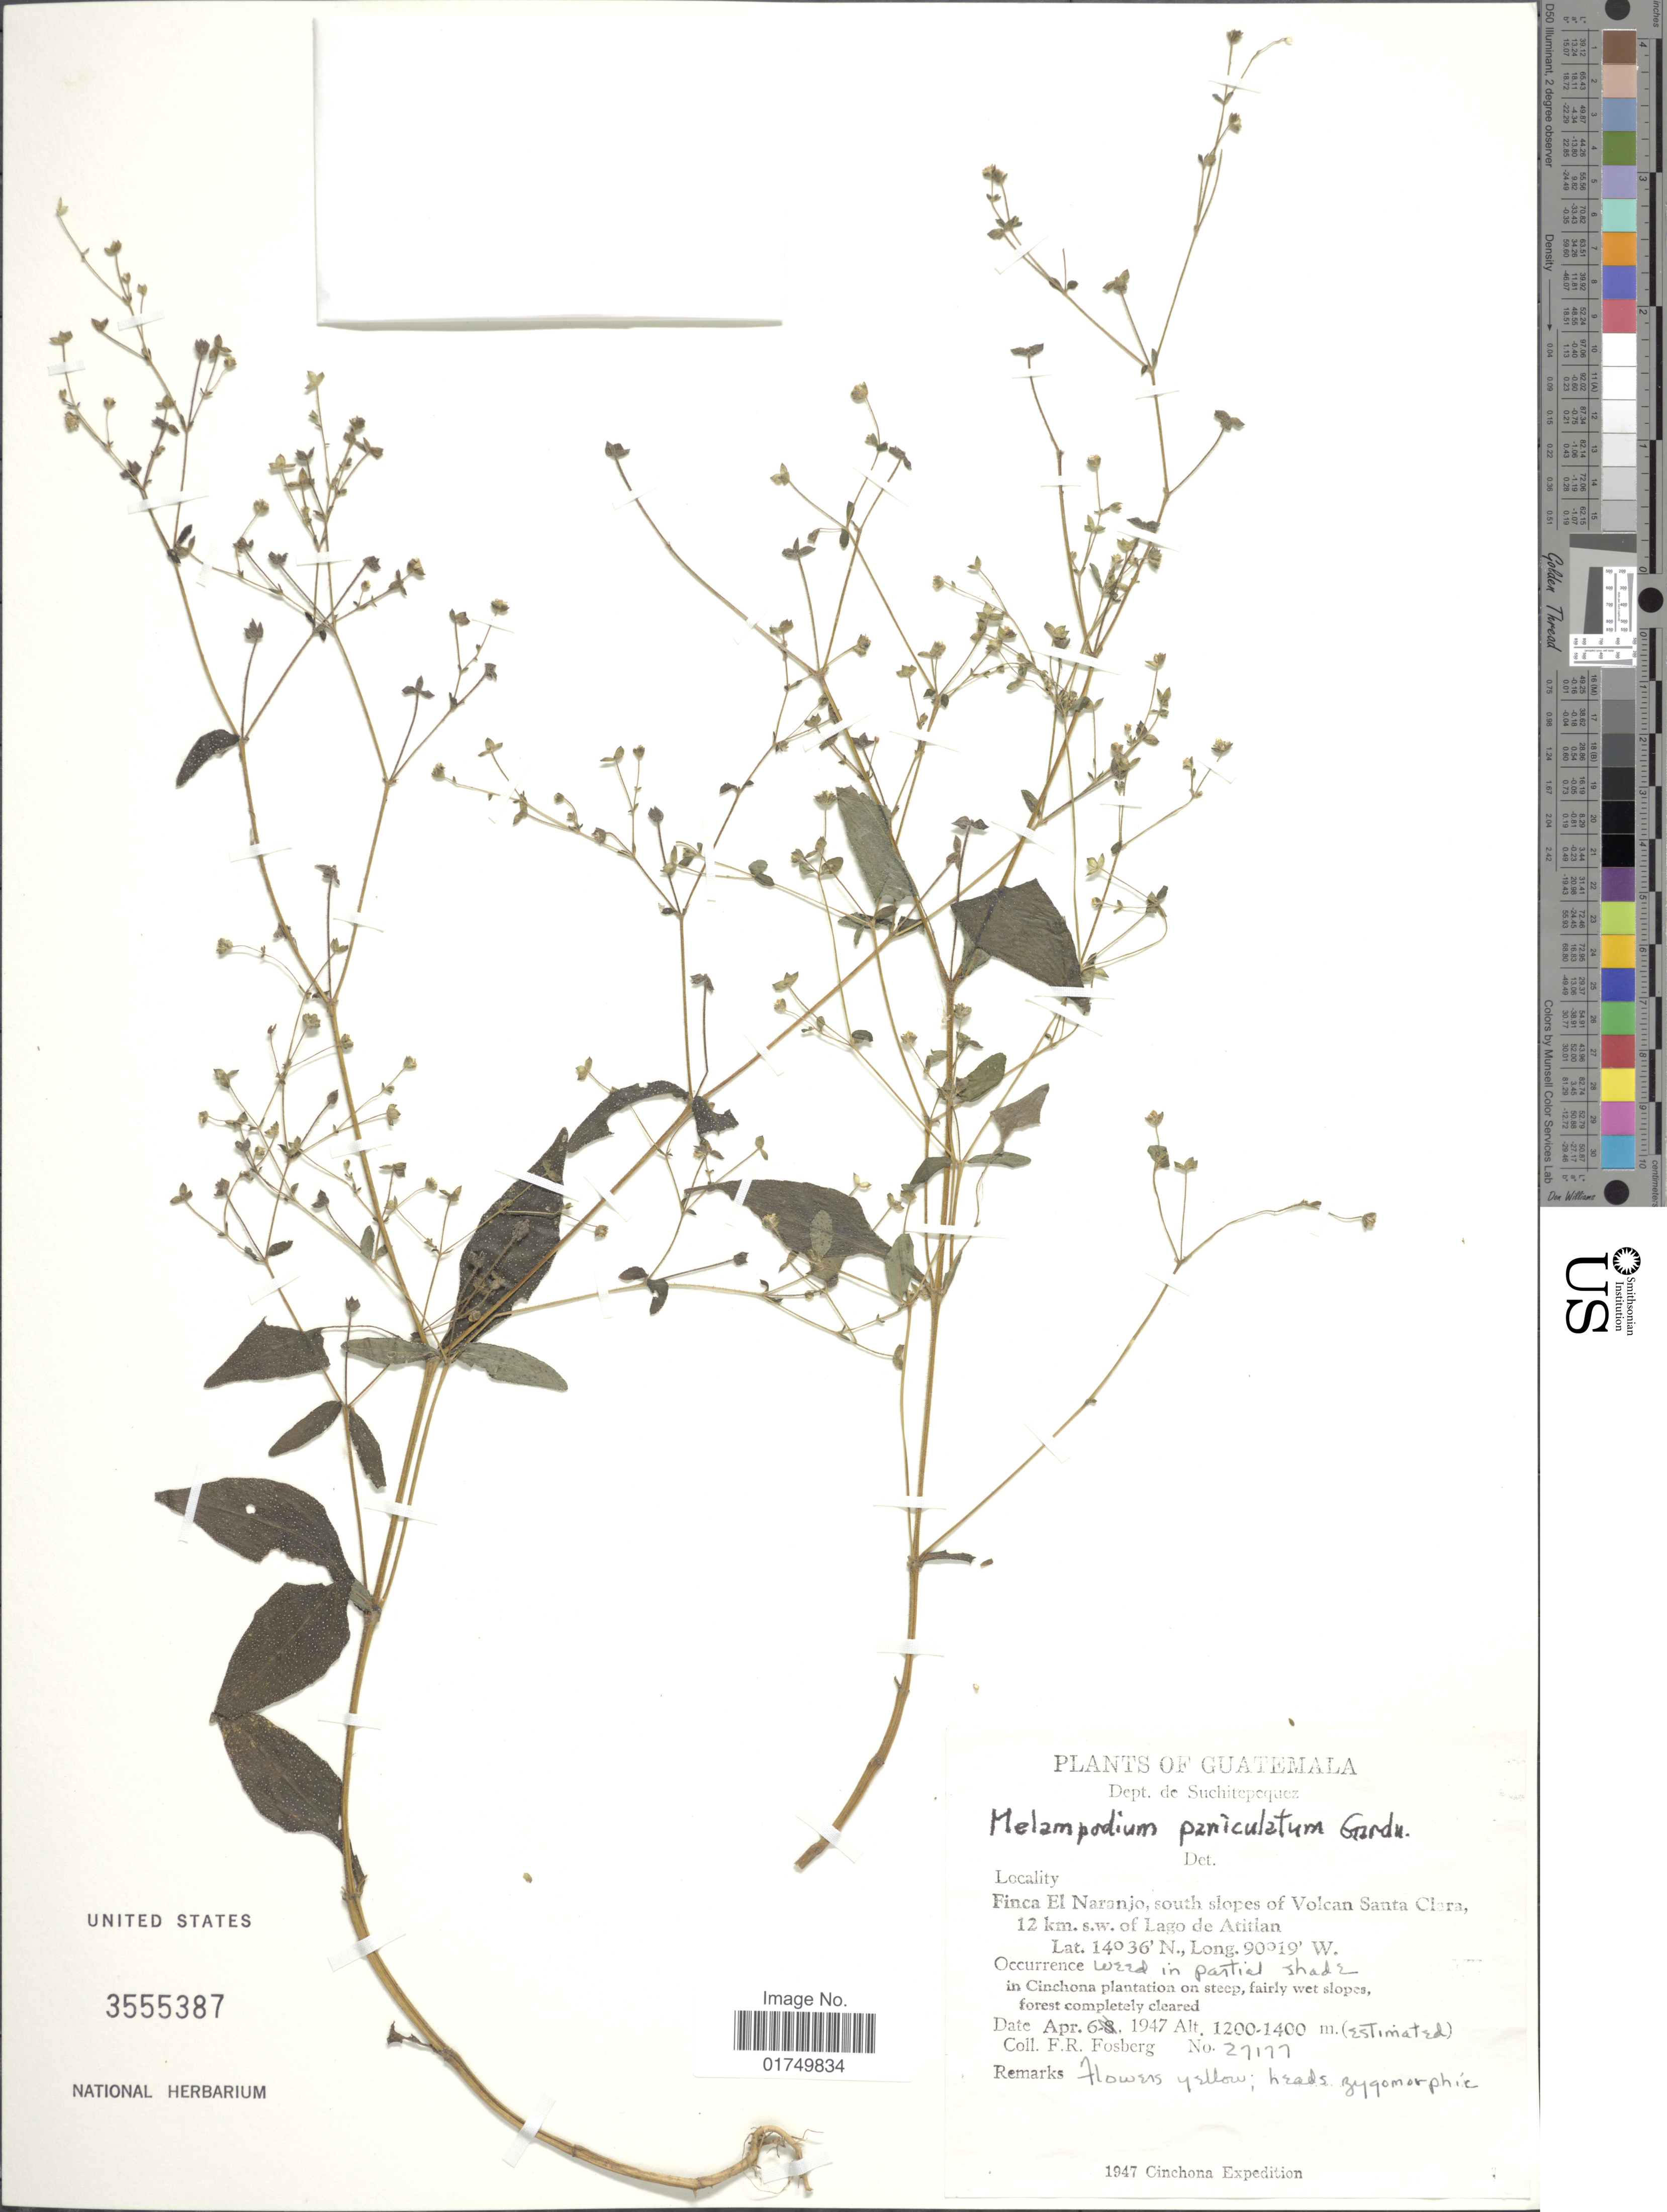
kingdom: Plantae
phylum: Tracheophyta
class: Magnoliopsida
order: Asterales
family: Asteraceae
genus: Melampodium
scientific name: Melampodium paniculatum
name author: Gardner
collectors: F. R. Fosberg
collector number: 27177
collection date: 1947-04-06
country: Guatemala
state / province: Suchitepéquez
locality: Finca El Naranjo, south slopes of Volcan Santa Clara, 12 km. s.w. of Lago de Atitlan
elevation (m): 1200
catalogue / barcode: US 3555387